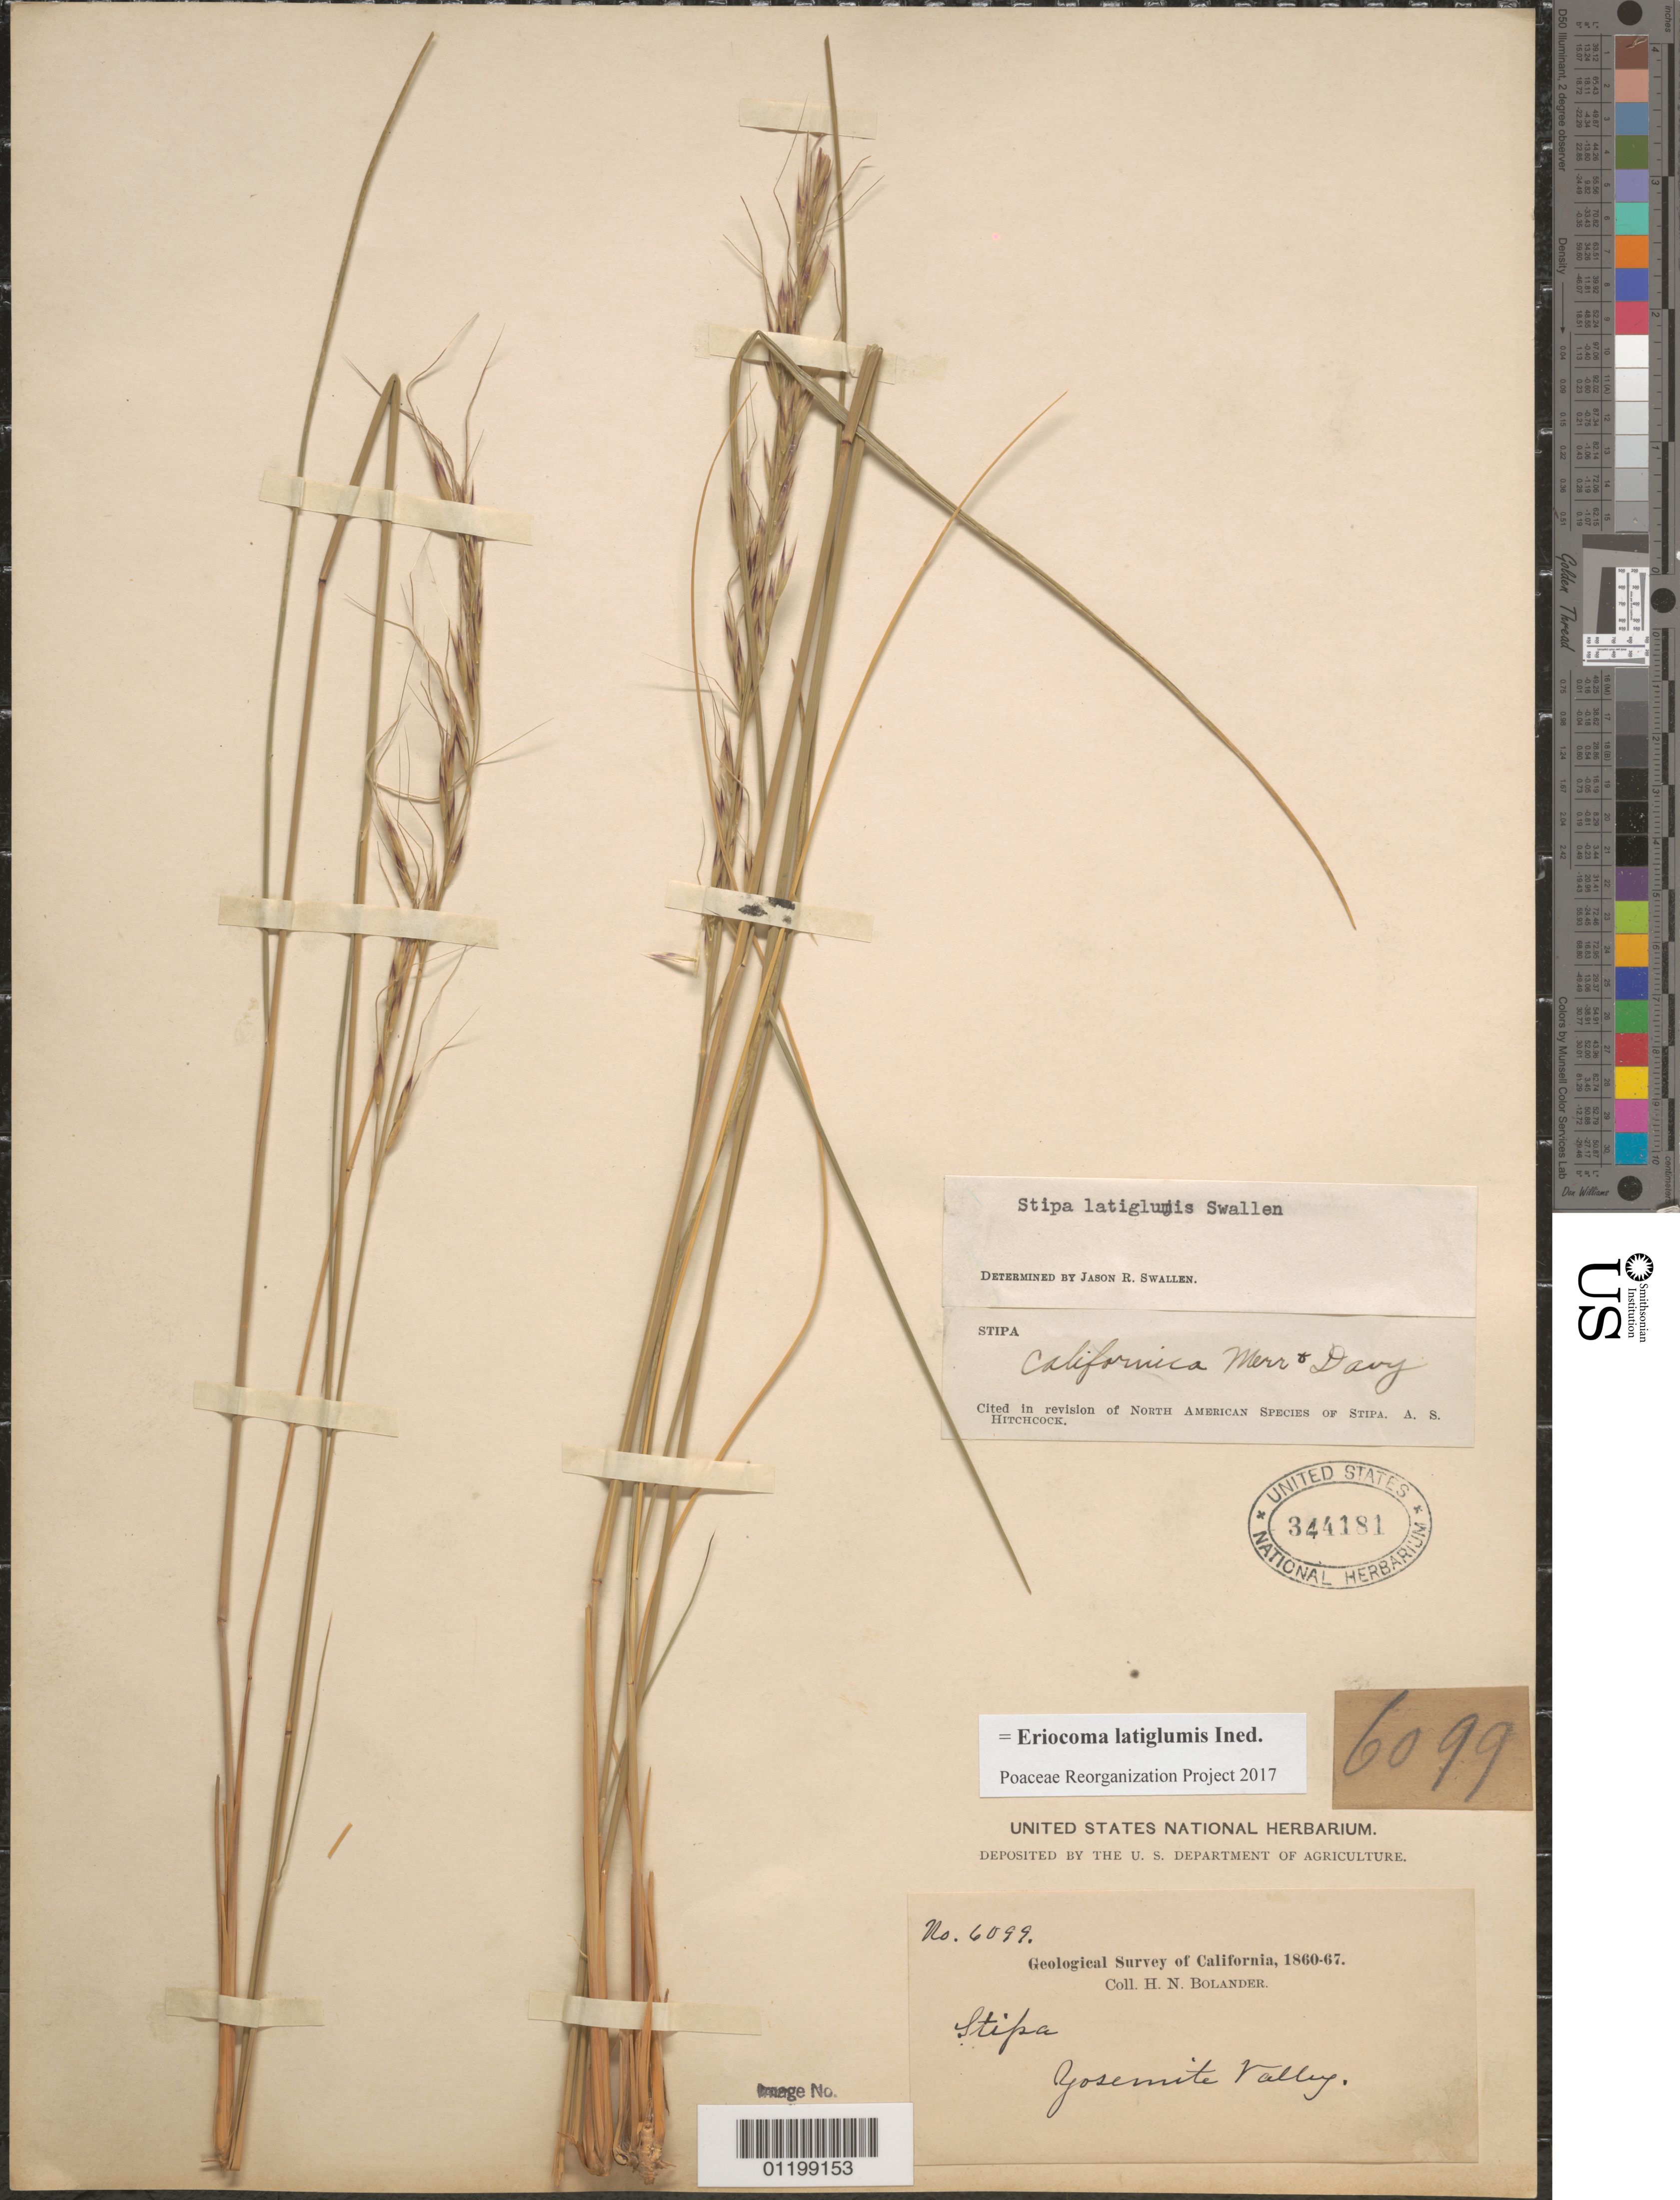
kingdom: Plantae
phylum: Tracheophyta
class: Liliopsida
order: Poales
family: Poaceae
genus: Eriocoma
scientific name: Eriocoma latiglumis ined.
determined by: Poaceae Reorganization Project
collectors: H. Bolander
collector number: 6099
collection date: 1860/1867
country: United States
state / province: California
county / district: Mariposa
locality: Yosemite Valley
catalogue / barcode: US 344181